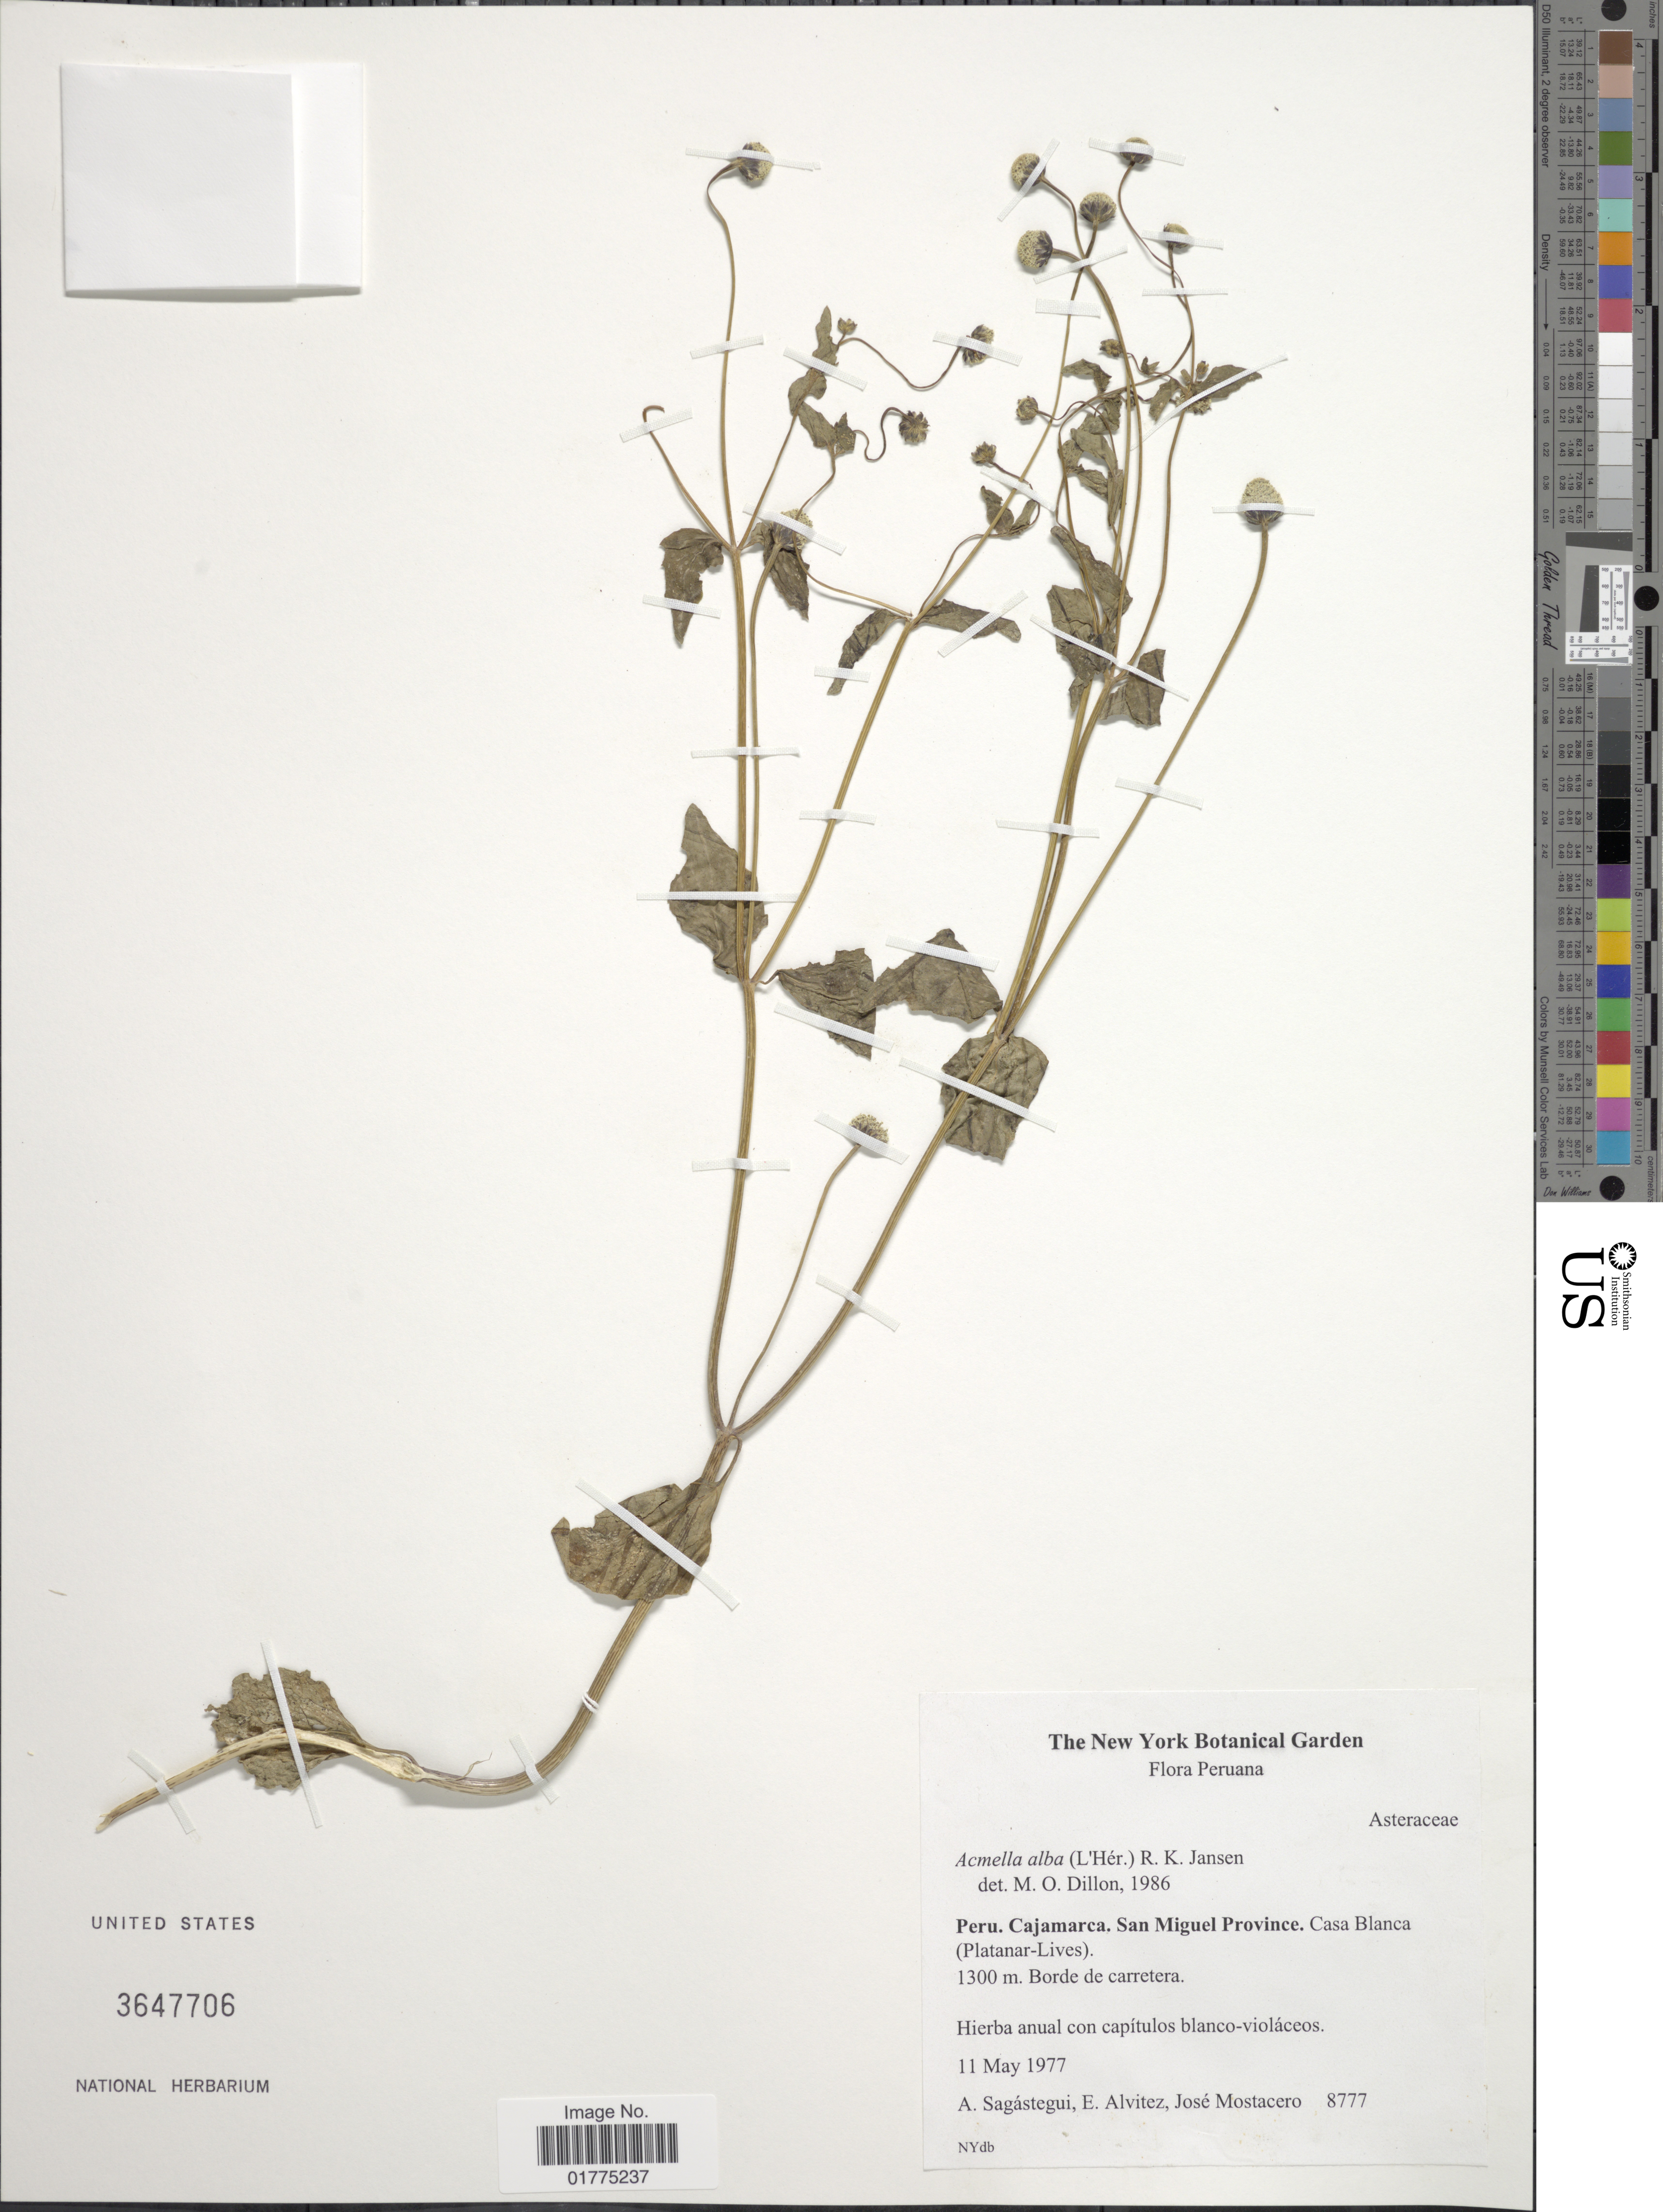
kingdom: Plantae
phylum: Tracheophyta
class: Magnoliopsida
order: Asterales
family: Asteraceae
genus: Acmella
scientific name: Acmella alba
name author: (L'Hér.) R.K. Jansen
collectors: A. Sagástegui A., E. Alvitez I. & J. Mostacero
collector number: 8777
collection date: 1977-05-11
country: Peru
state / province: Cajamarca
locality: Peru, Cajamarca, San Miguel Province, Casa Blanca (Platanar-Lives)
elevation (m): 1300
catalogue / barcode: US 3647706